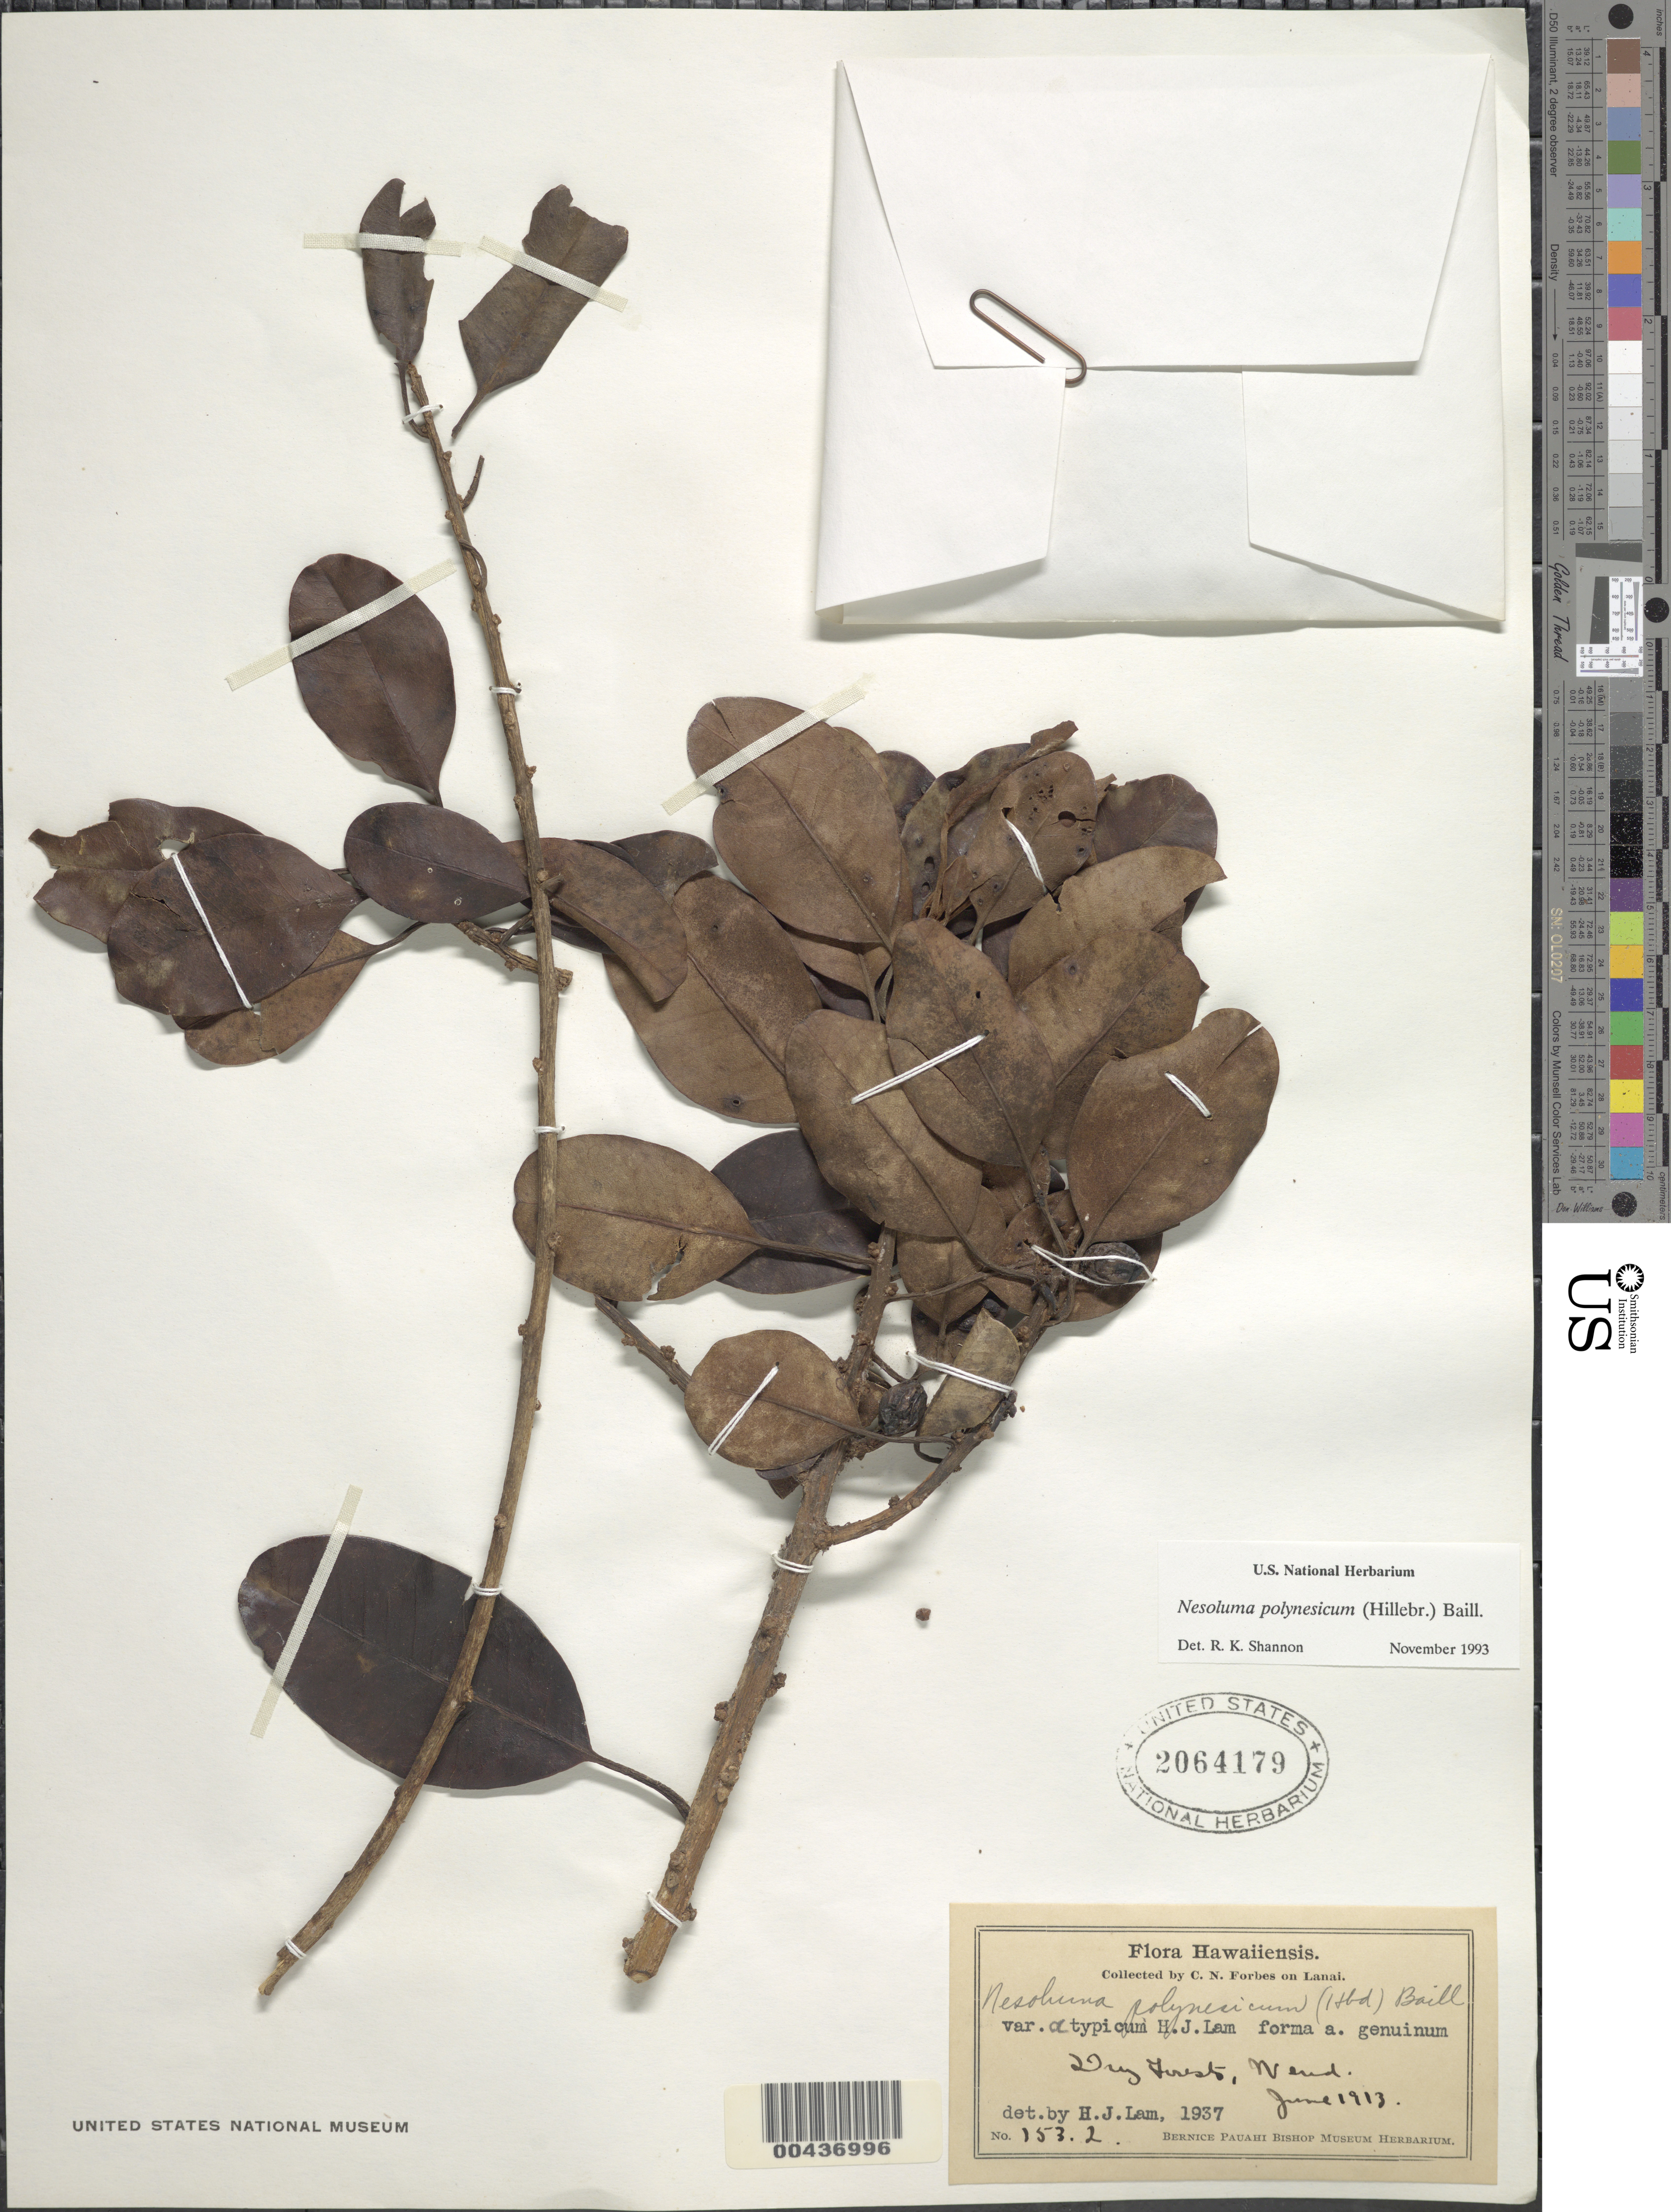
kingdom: Plantae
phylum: Tracheophyta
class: Magnoliopsida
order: Ericales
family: Sapotaceae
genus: Sideroxylon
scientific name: Sideroxylon polynesicum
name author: (Hillebr.) Smedmark & Anderb.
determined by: Wagner, W. L., (BOT), Smithsonian Institution - National Museum of Natural History (UNITED STATES)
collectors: C. N. Forbes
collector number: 153.L.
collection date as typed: Jun 1913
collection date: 1913-06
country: United States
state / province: Hawaii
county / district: Maui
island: Lana'i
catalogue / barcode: US 2064179